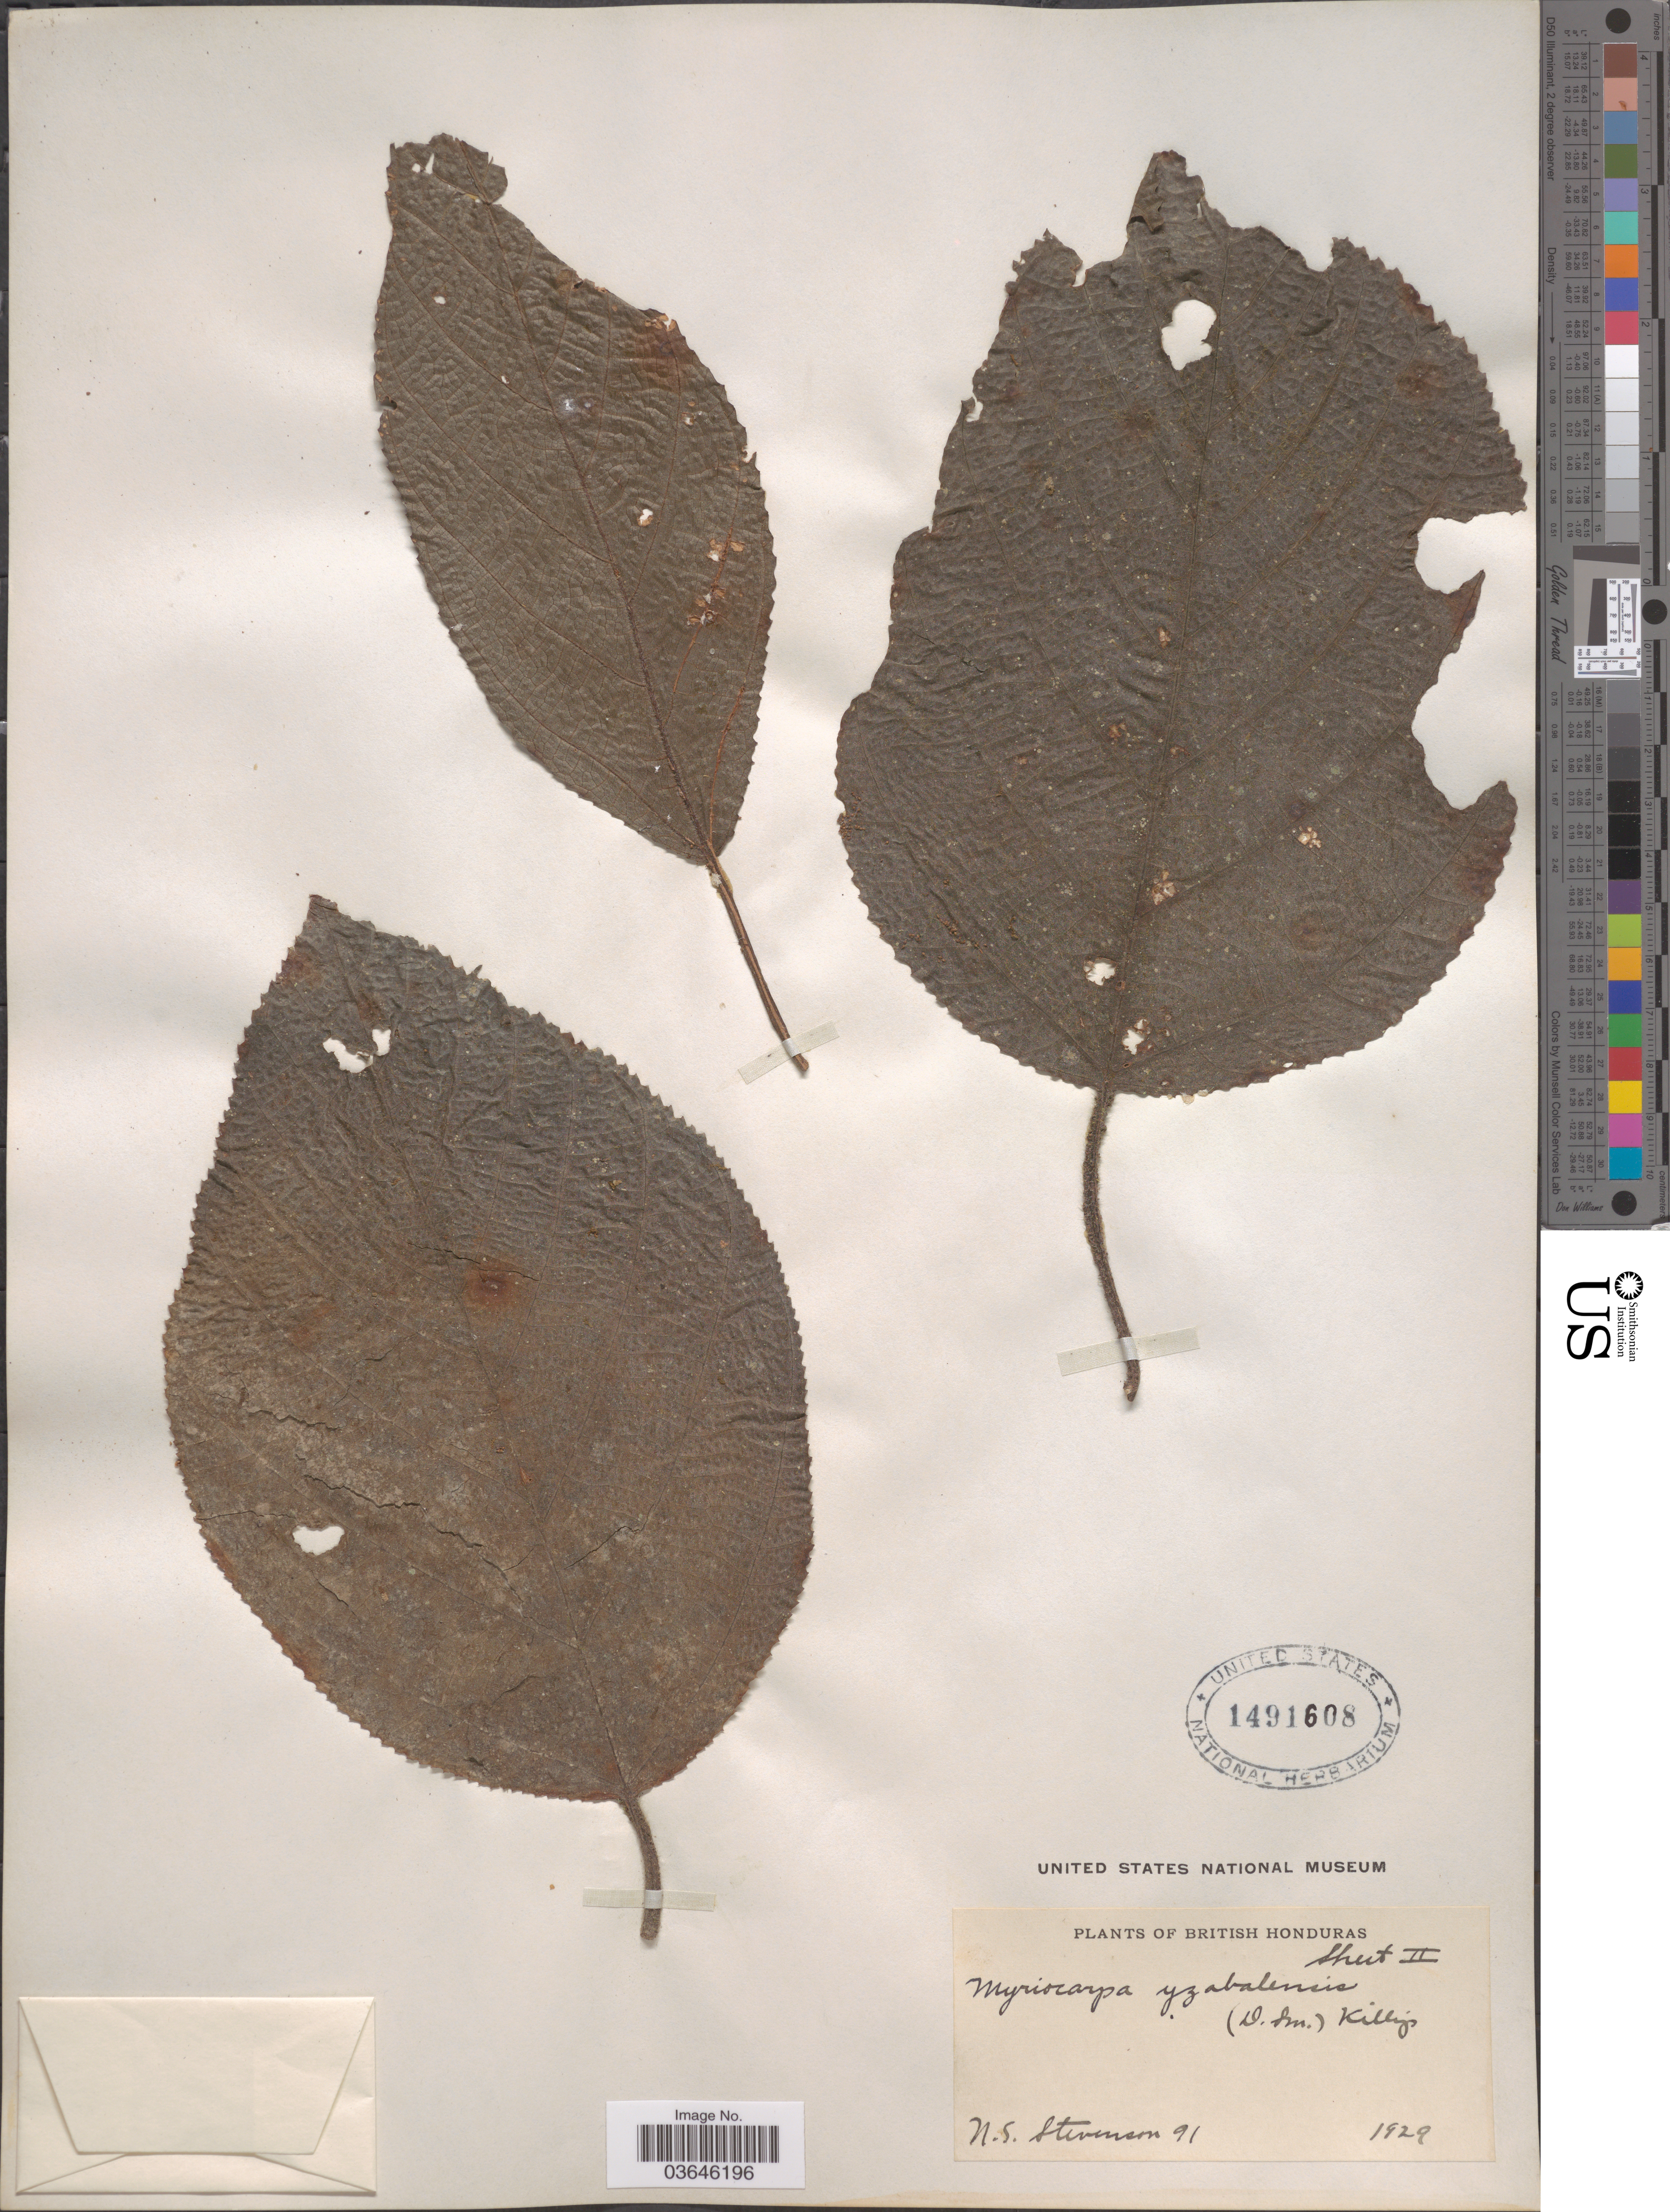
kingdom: Plantae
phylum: Tracheophyta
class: Magnoliopsida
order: Rosales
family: Urticaceae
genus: Myriocarpa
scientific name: Myriocarpa yzabalensis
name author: (Donn. Sm.) Killip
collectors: N. Stevenson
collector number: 91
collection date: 1929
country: Belize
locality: British Honduras.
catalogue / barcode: US 1491608